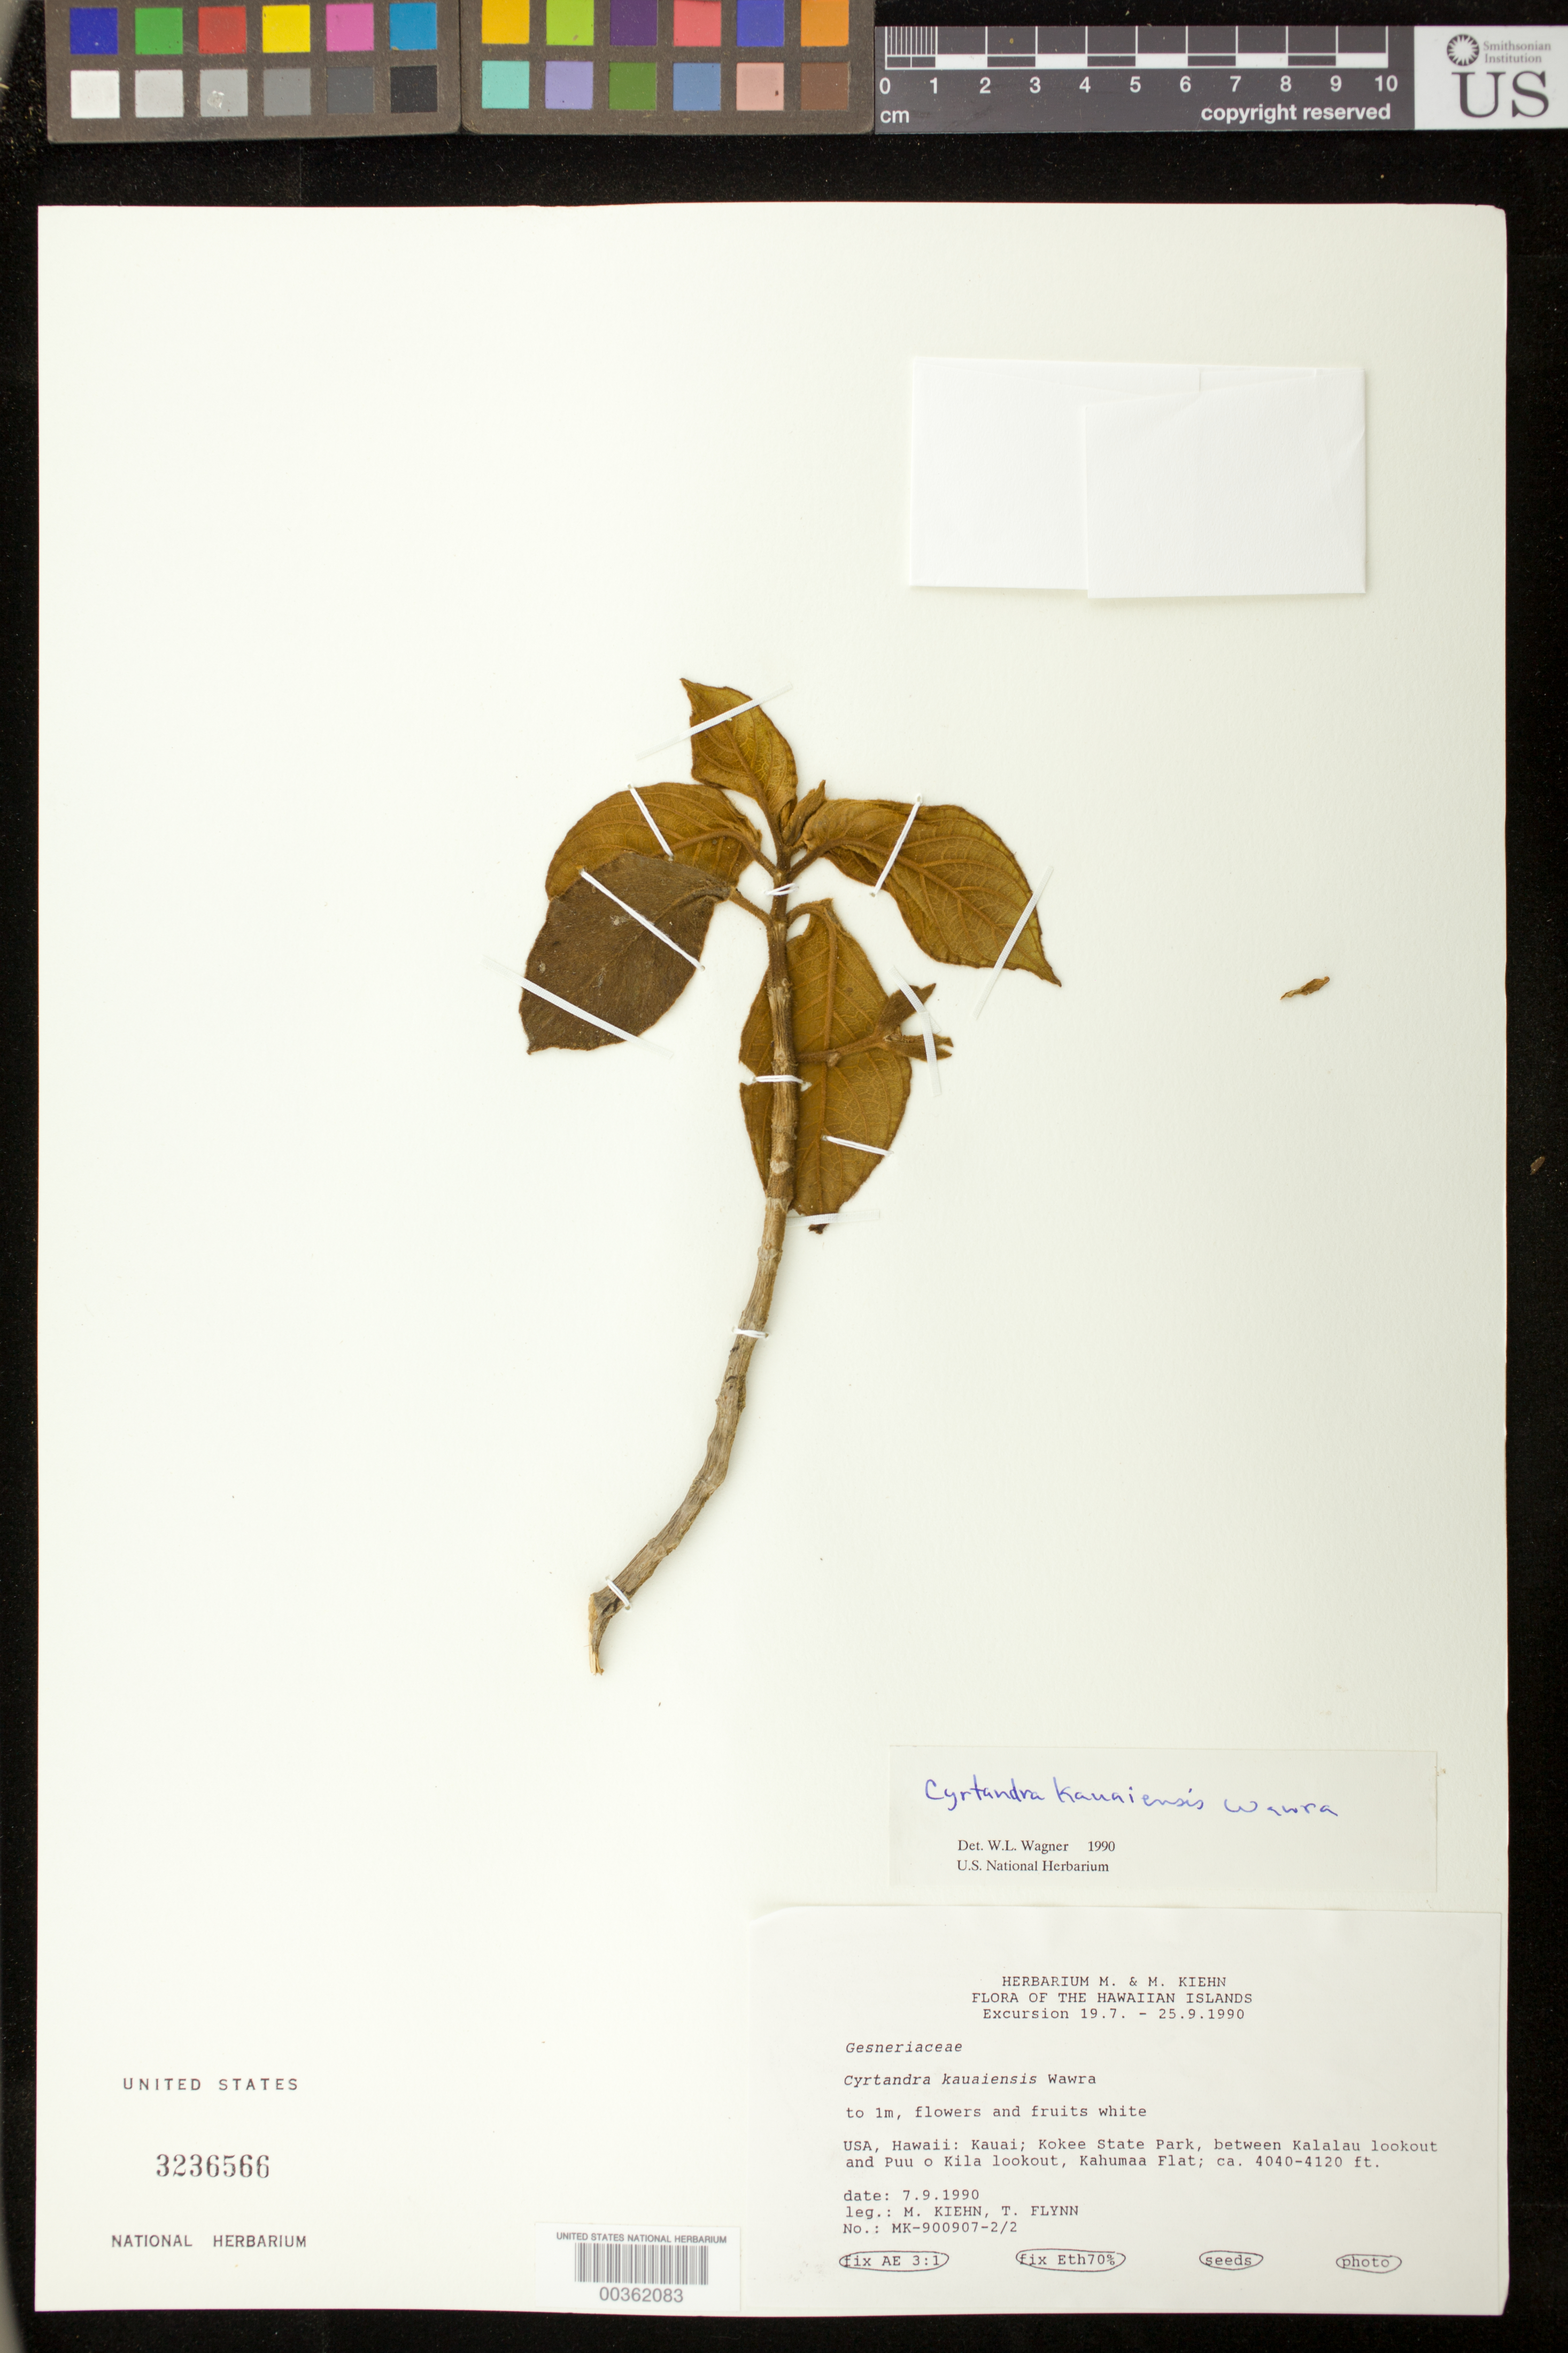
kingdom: Plantae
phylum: Tracheophyta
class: Magnoliopsida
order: Lamiales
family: Gesneriaceae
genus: Cyrtandra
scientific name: Cyrtandra kauaiensis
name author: Wawra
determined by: Wagner, W. L., (BOT), Smithsonian Institution - National Museum of Natural History (UNITED STATES)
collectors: M. Kiehn & T. W. Flynn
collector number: MK- 900907 -2/2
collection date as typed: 07 Sep 1990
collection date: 1990-09-07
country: United States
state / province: Hawaii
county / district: Kauai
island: Kaua'i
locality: Kokee state park, between kalalau lookout and puu o kila lookout, kahumaa flat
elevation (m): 1231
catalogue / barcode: US 3236566